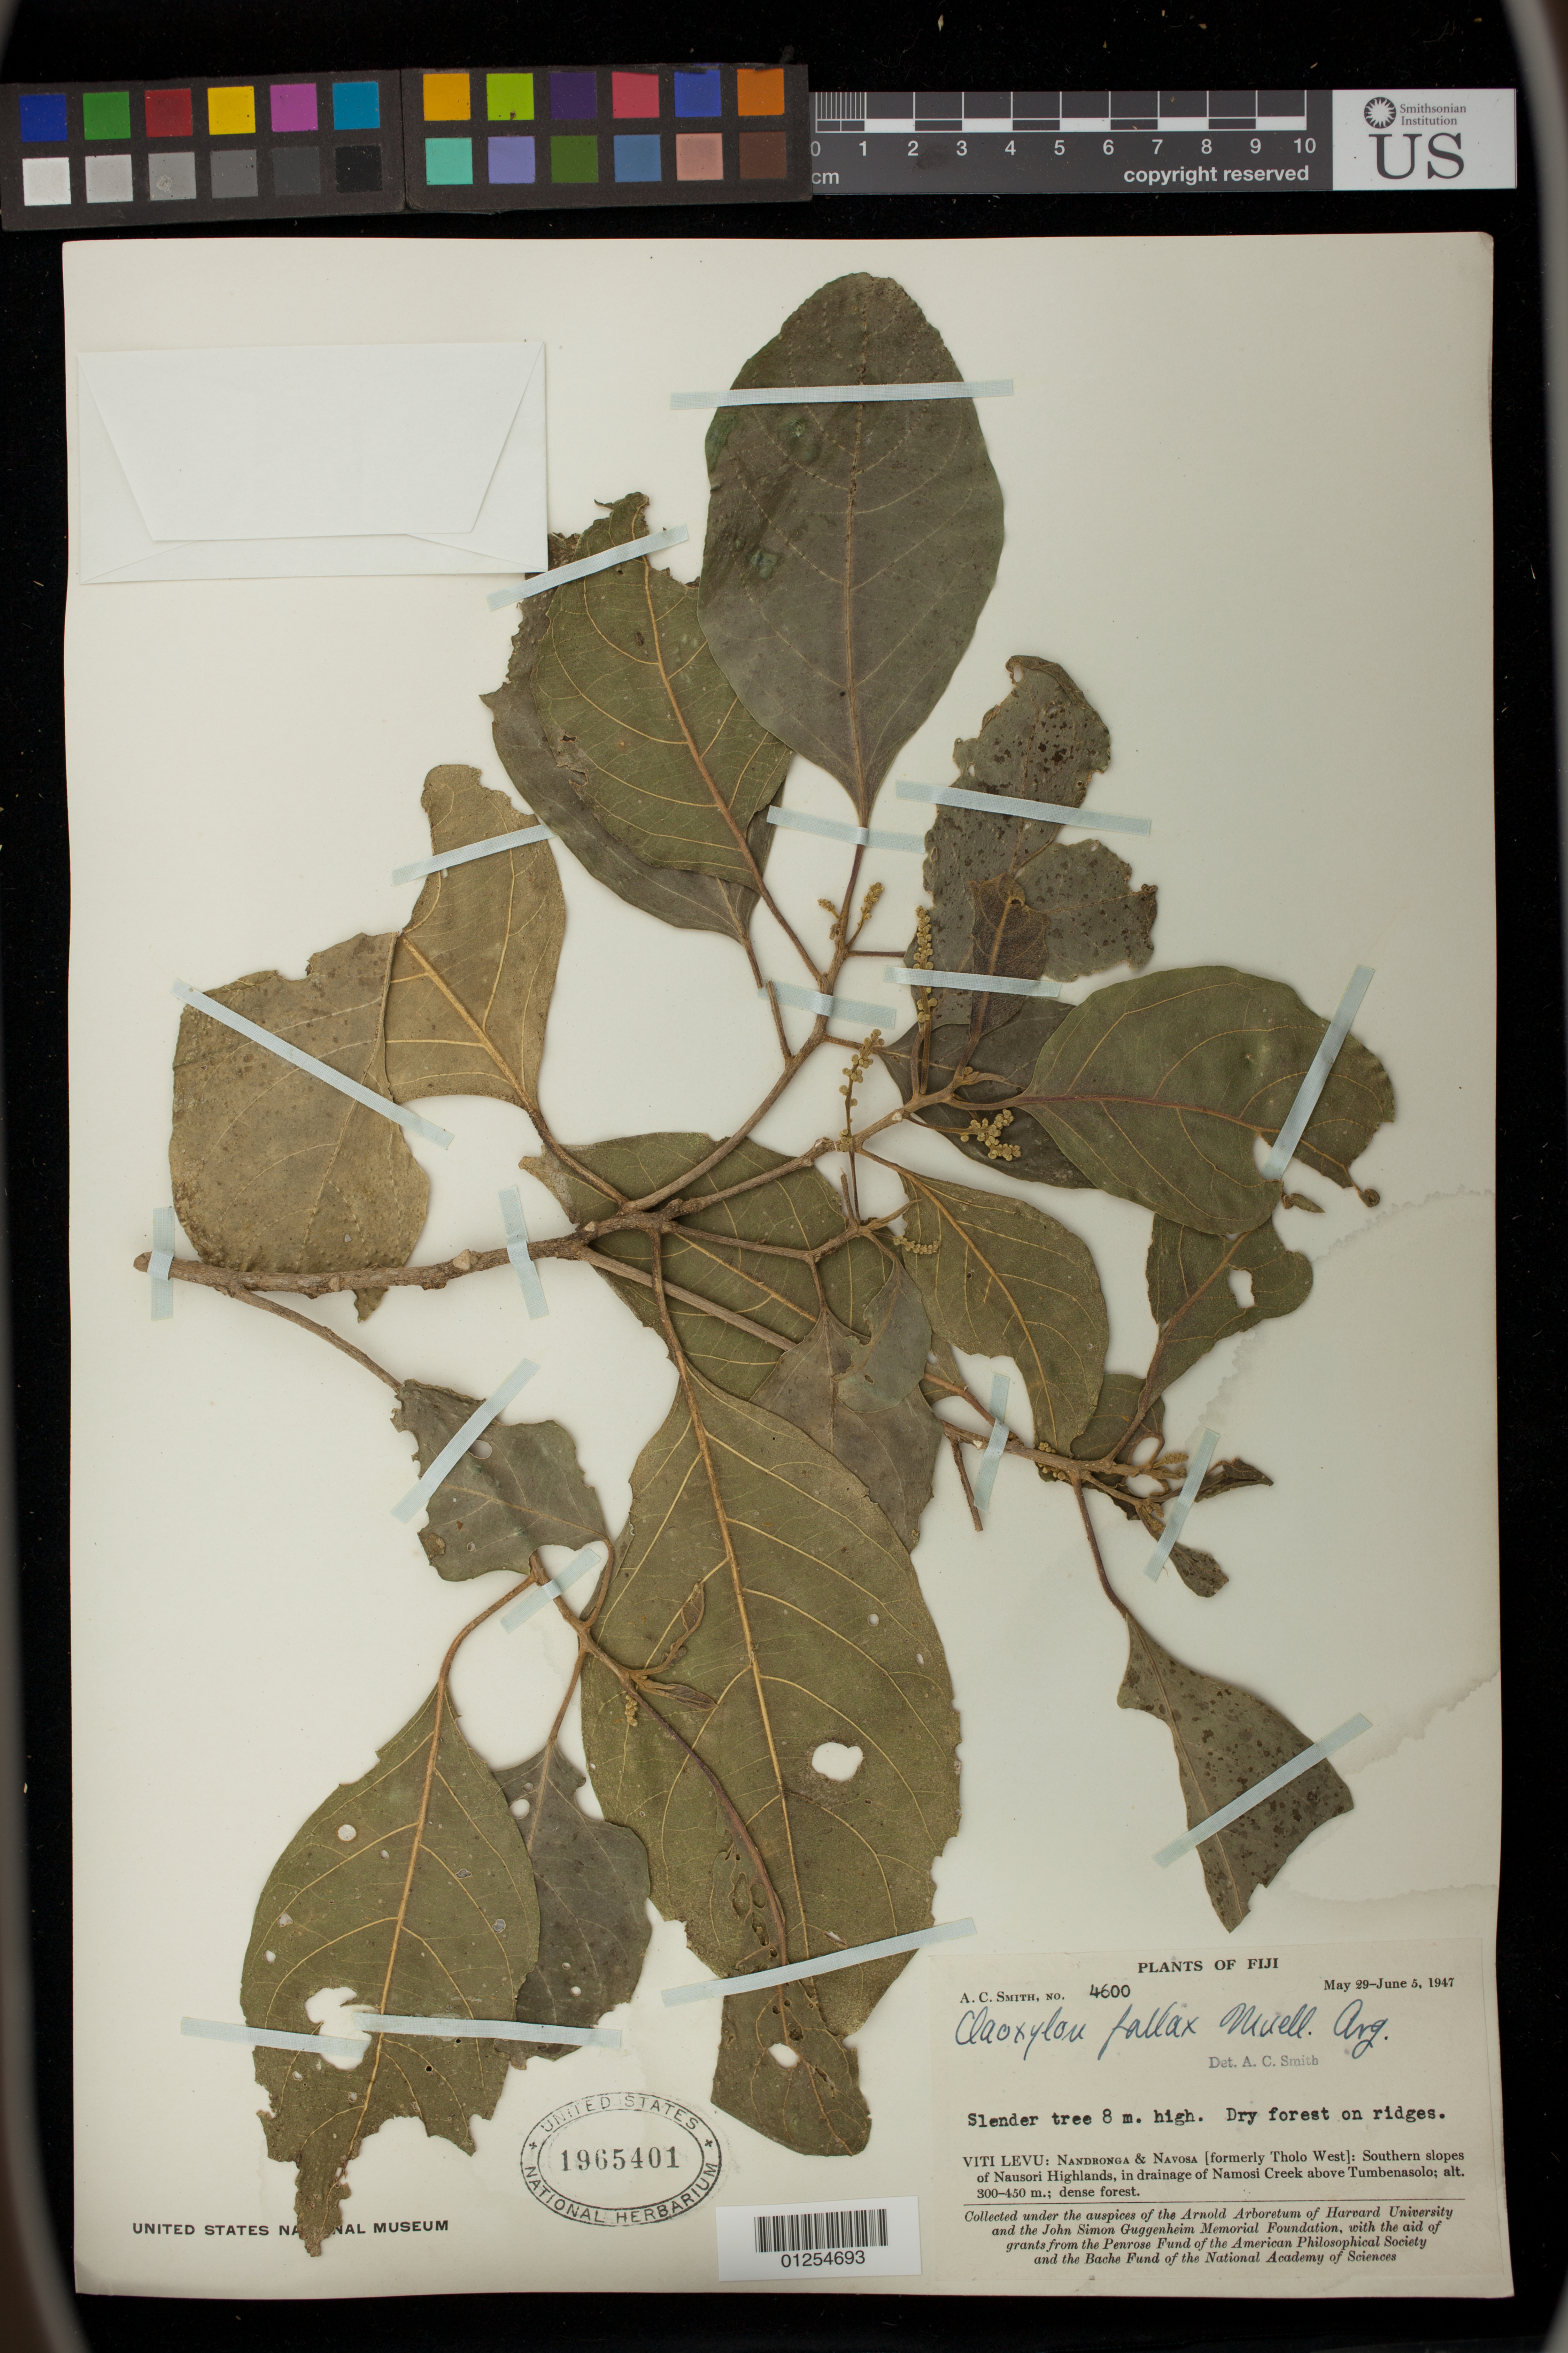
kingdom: Plantae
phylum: Tracheophyta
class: Magnoliopsida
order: Malpighiales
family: Euphorbiaceae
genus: Claoxylon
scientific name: Claoxylon fallax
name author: Müll. Arg.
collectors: A. C. Smith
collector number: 4600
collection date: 1947-05-29/1947-06-05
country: Fiji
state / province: Western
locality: Viti Levu: Nandronga & Navosa [formerly Tholo West]: Southern slopes of Nausori Highlands, in drainage of Namosi Creek above Tumbenasolo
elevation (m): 300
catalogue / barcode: US 1965401